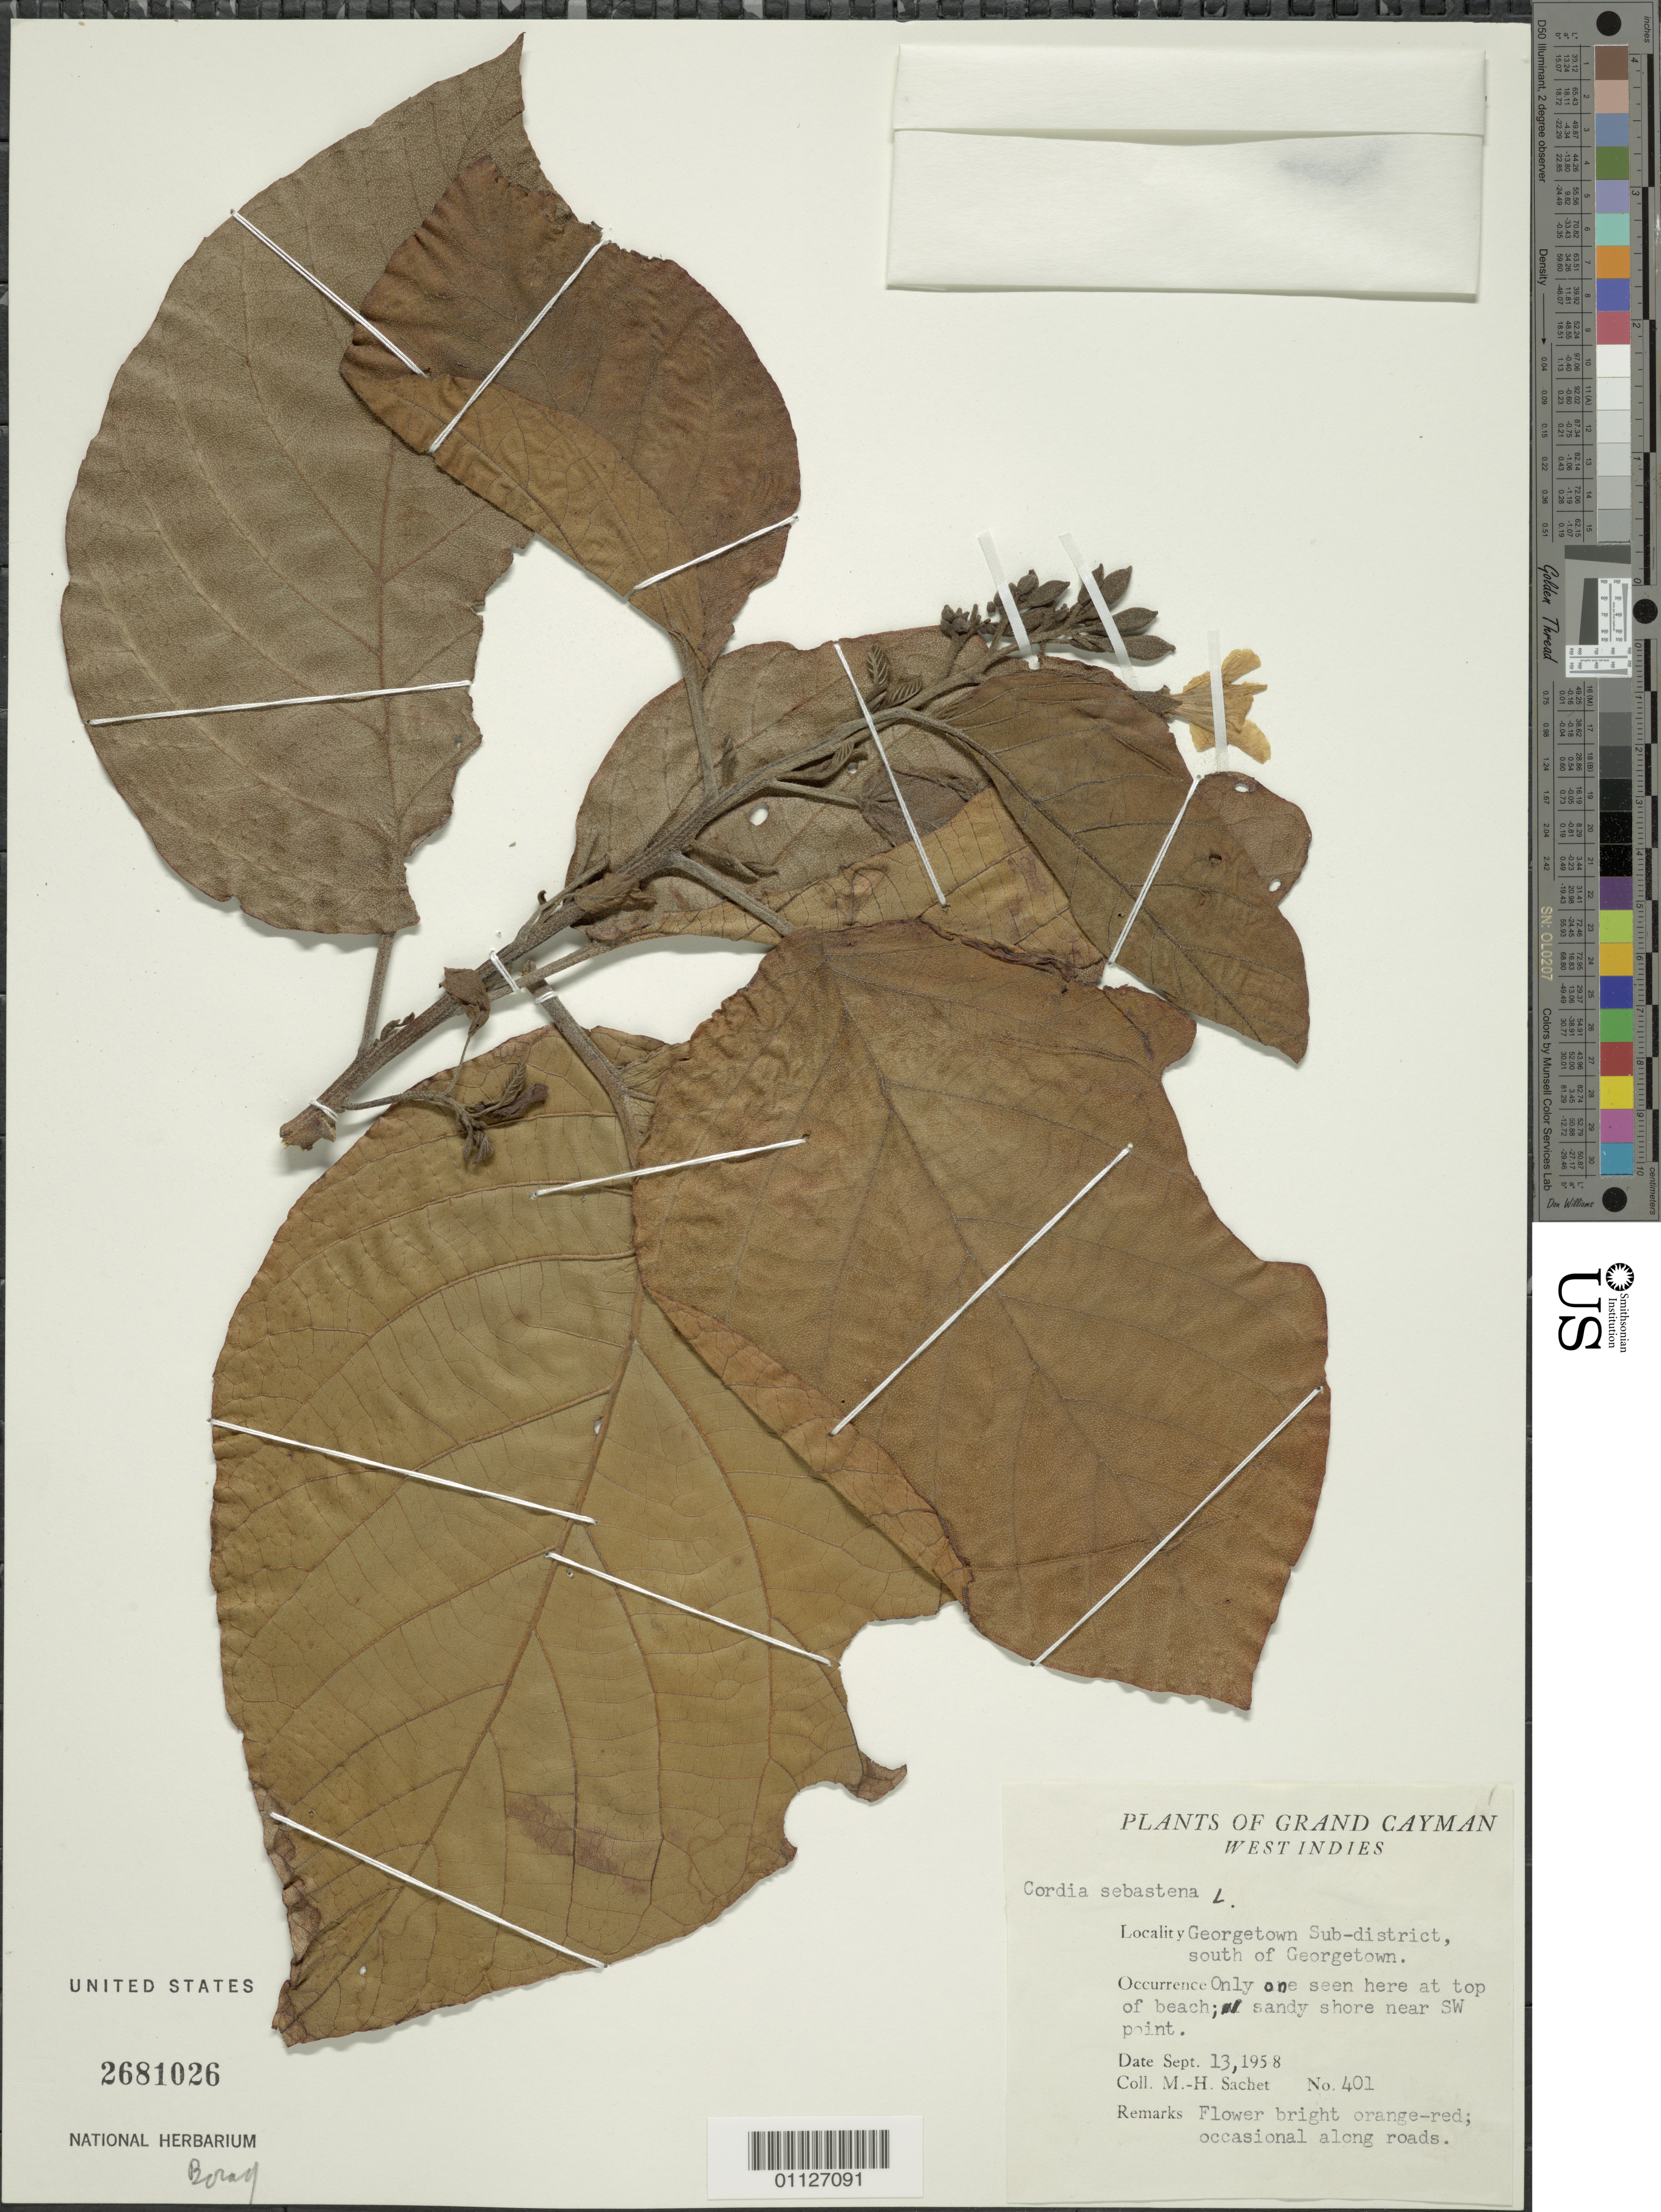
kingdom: Plantae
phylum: Tracheophyta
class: Magnoliopsida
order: Boraginales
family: Cordiaceae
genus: Cordia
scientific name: Cordia sebestena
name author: L.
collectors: M.-H. Sachet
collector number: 401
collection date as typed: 13 Sep 1958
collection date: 1958-09-13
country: Cayman Islands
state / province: Georgetown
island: Grand Cayman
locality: Georgetown sub-district, S of Georgetown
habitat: only one seen here at top of beach; sandy shore near SW point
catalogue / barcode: US 2681026